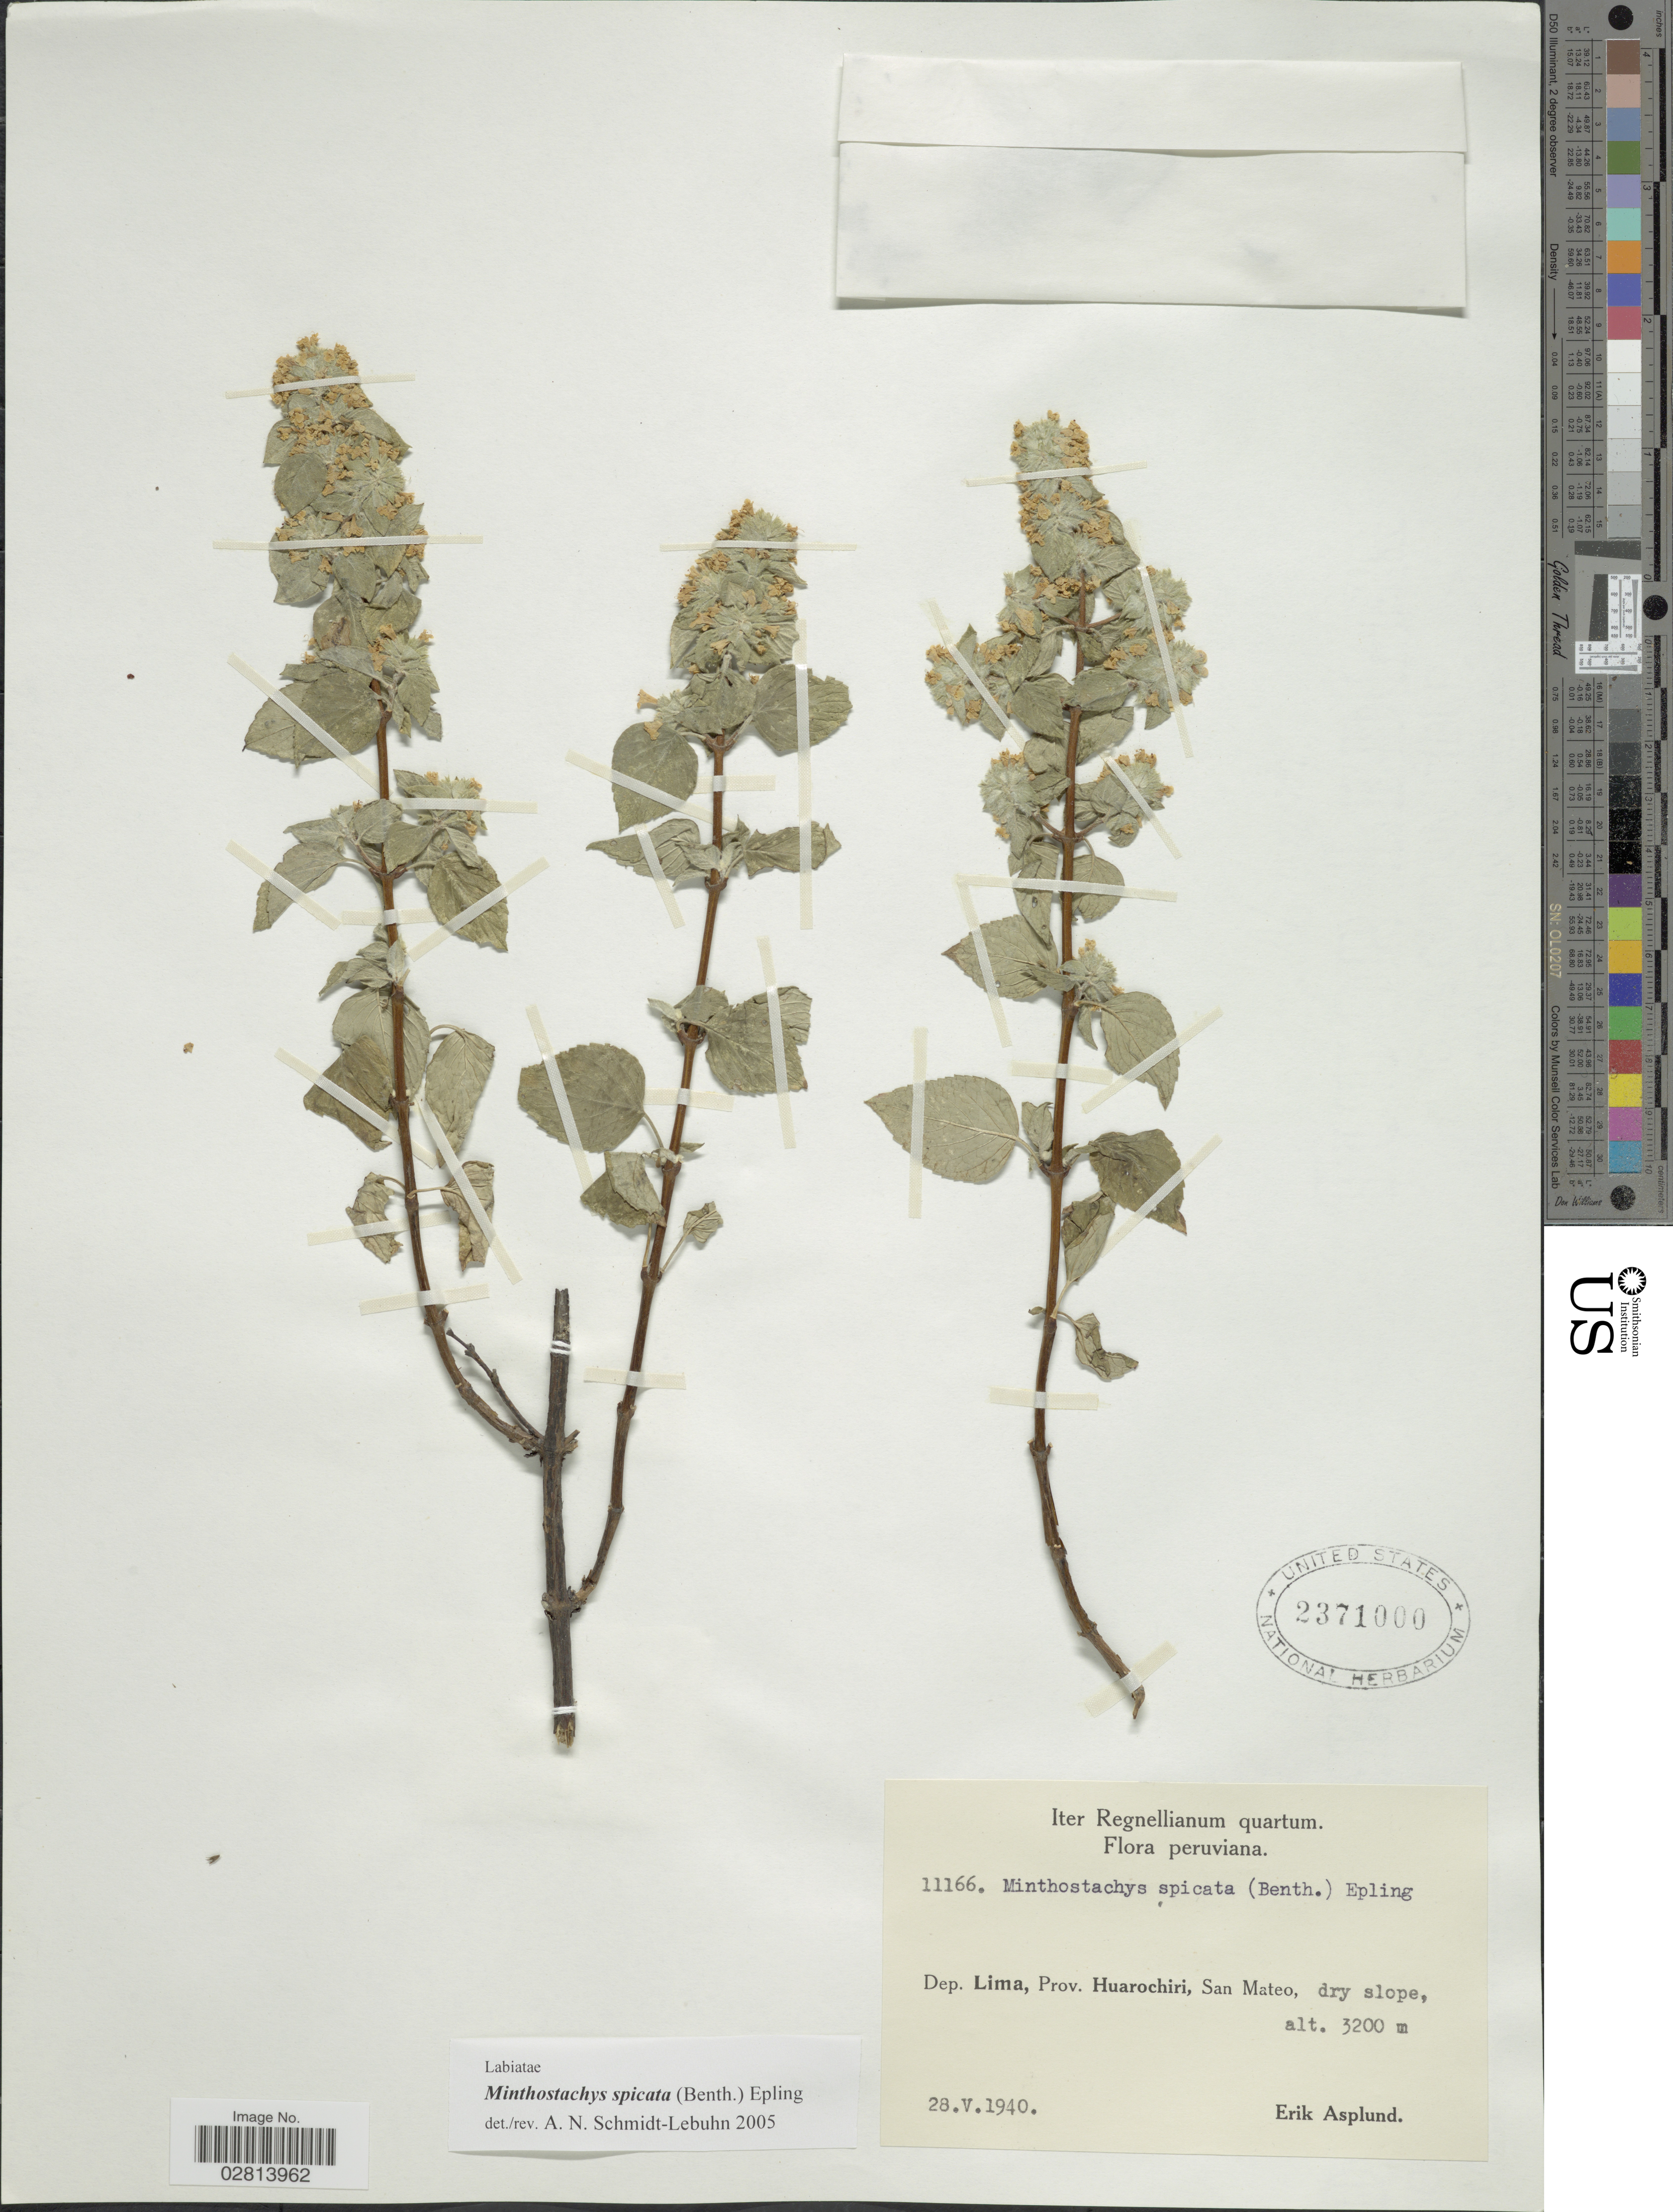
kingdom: Plantae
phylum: Tracheophyta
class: Magnoliopsida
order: Lamiales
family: Lamiaceae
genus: Minthostachys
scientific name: Minthostachys spicata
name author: (Benth.) Epling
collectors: E. Asplund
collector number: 11166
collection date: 1940-05-28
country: Peru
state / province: Lima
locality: Dep. Lima, Prov. Huarochiri, San Mateo, dry slope.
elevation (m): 3200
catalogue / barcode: US 2371000